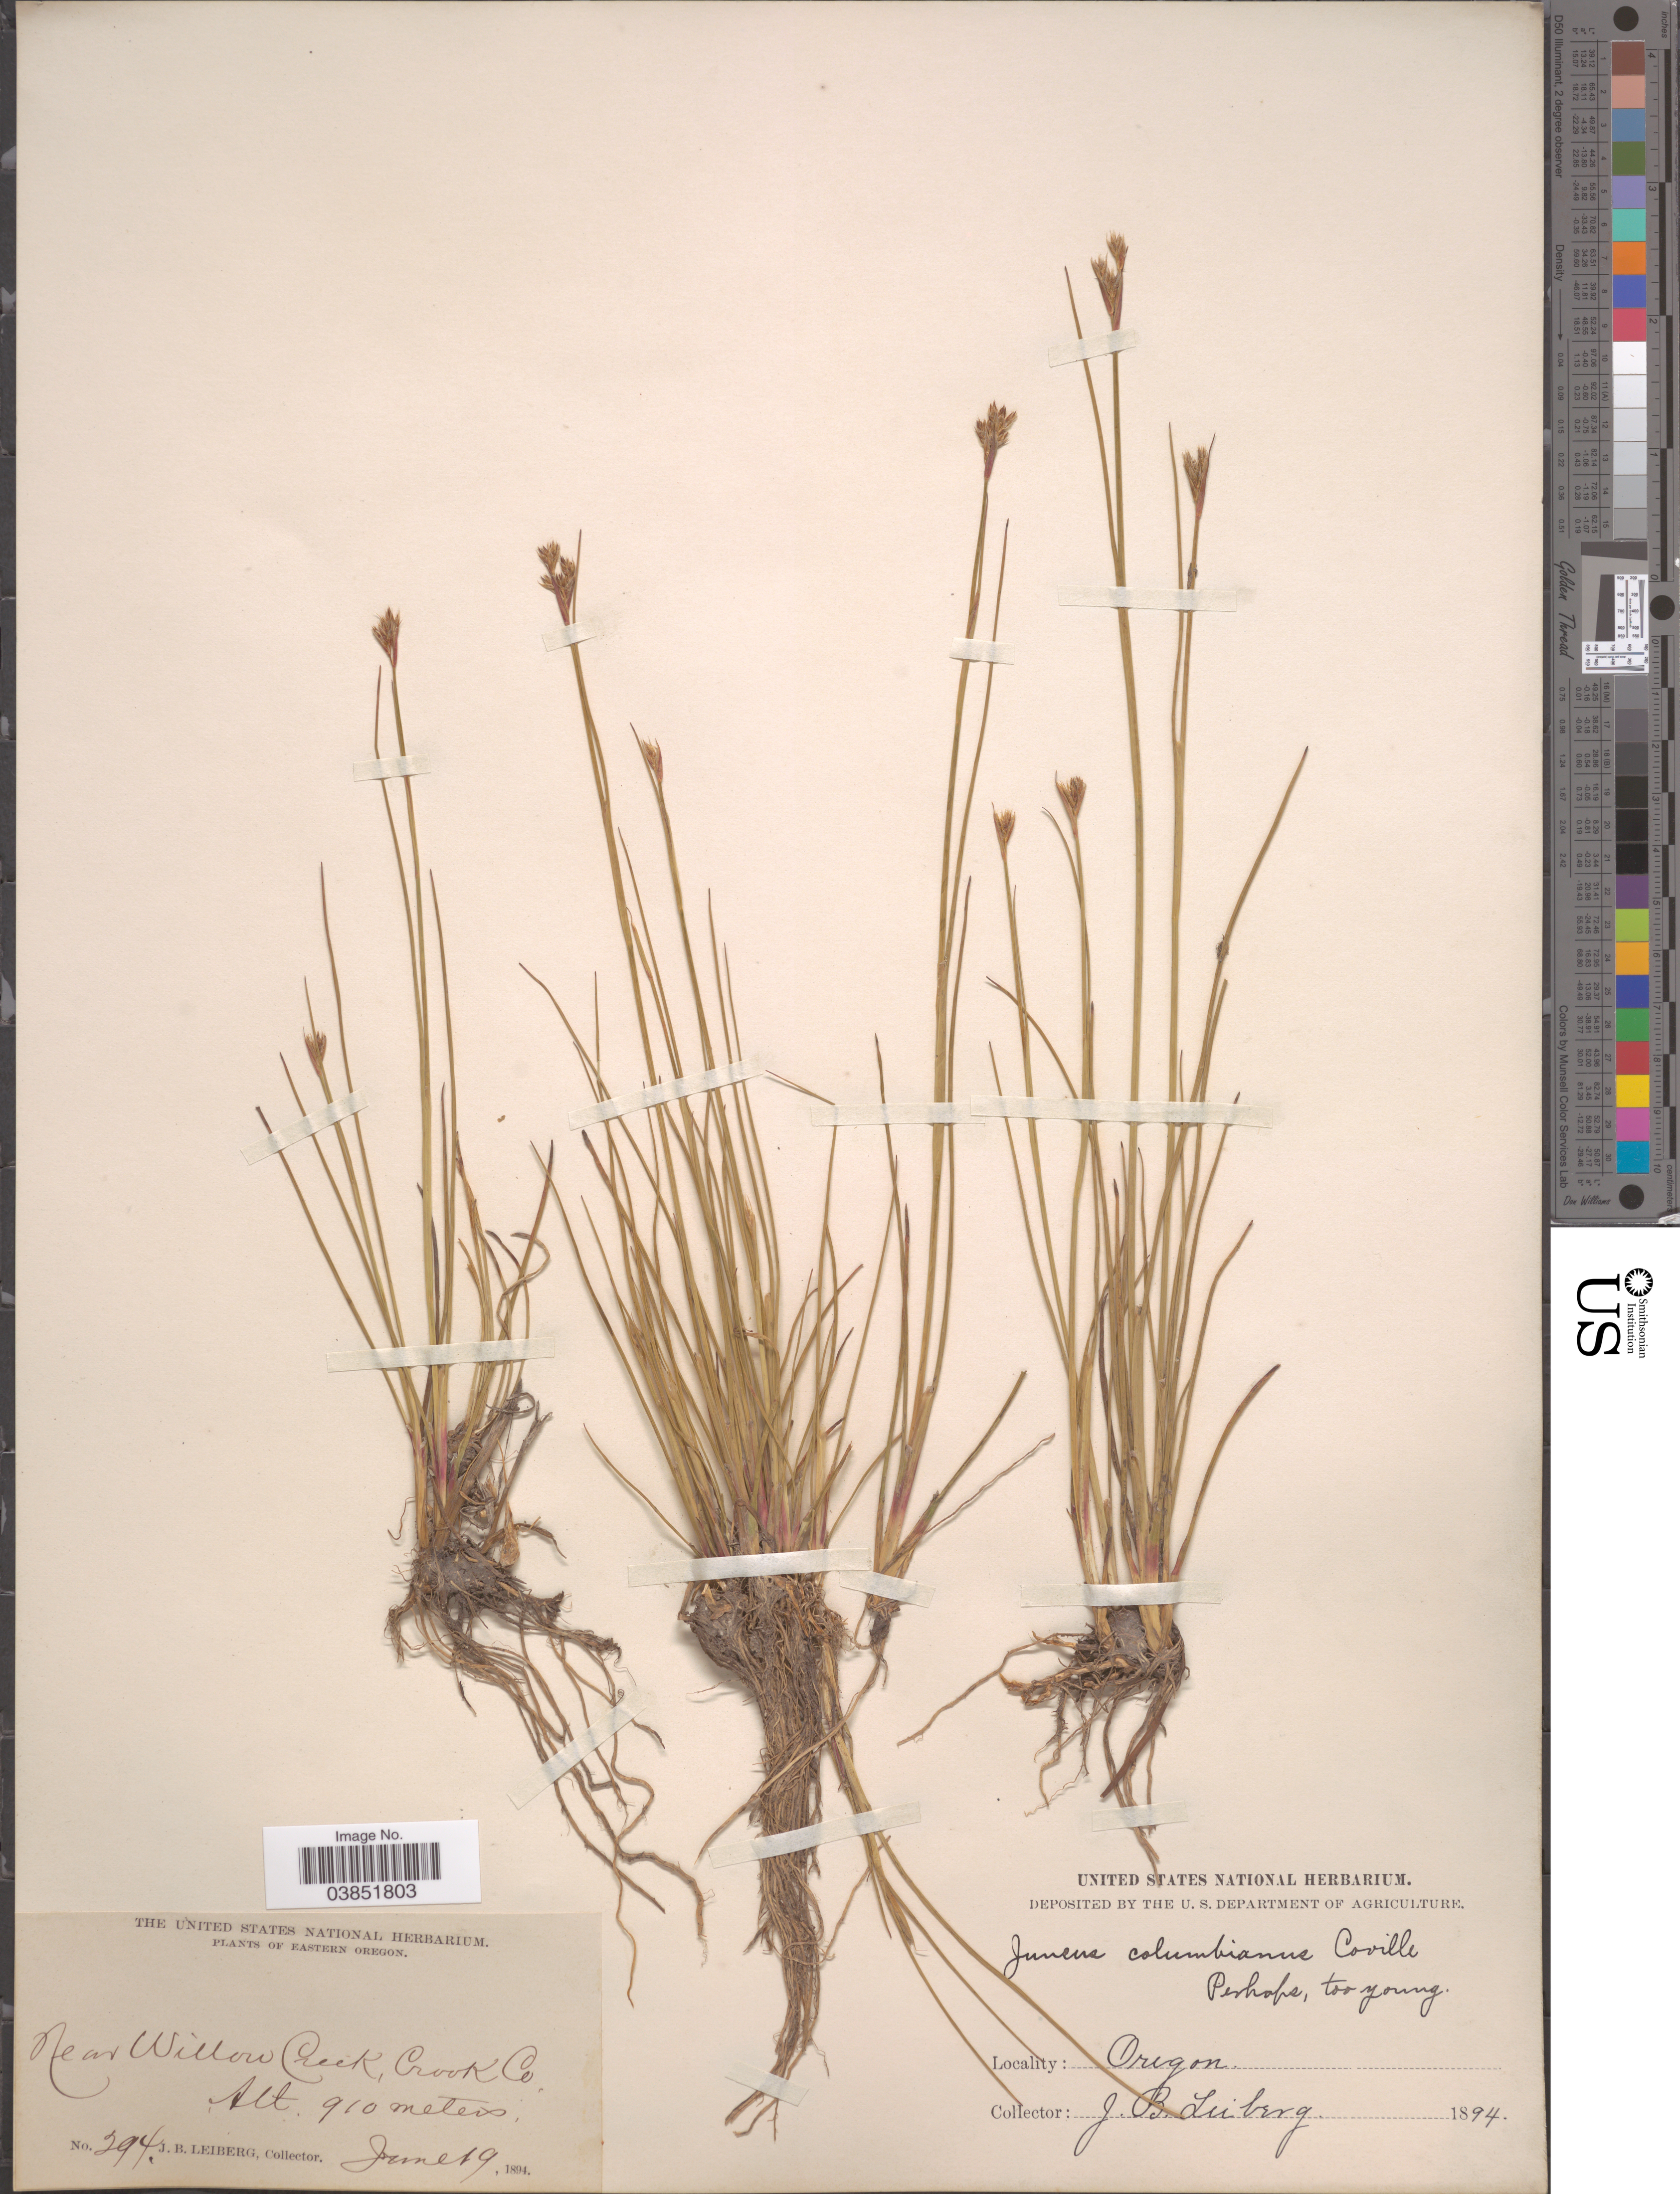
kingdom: Plantae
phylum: Tracheophyta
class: Liliopsida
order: Poales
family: Juncaceae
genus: Juncus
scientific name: Juncus columbianus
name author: Coville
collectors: J. B. Leiberg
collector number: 294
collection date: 1894-06-19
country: United States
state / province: Oregon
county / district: Crook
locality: Eastern Oregon. Near Willow Creek, Crook Co.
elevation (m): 910